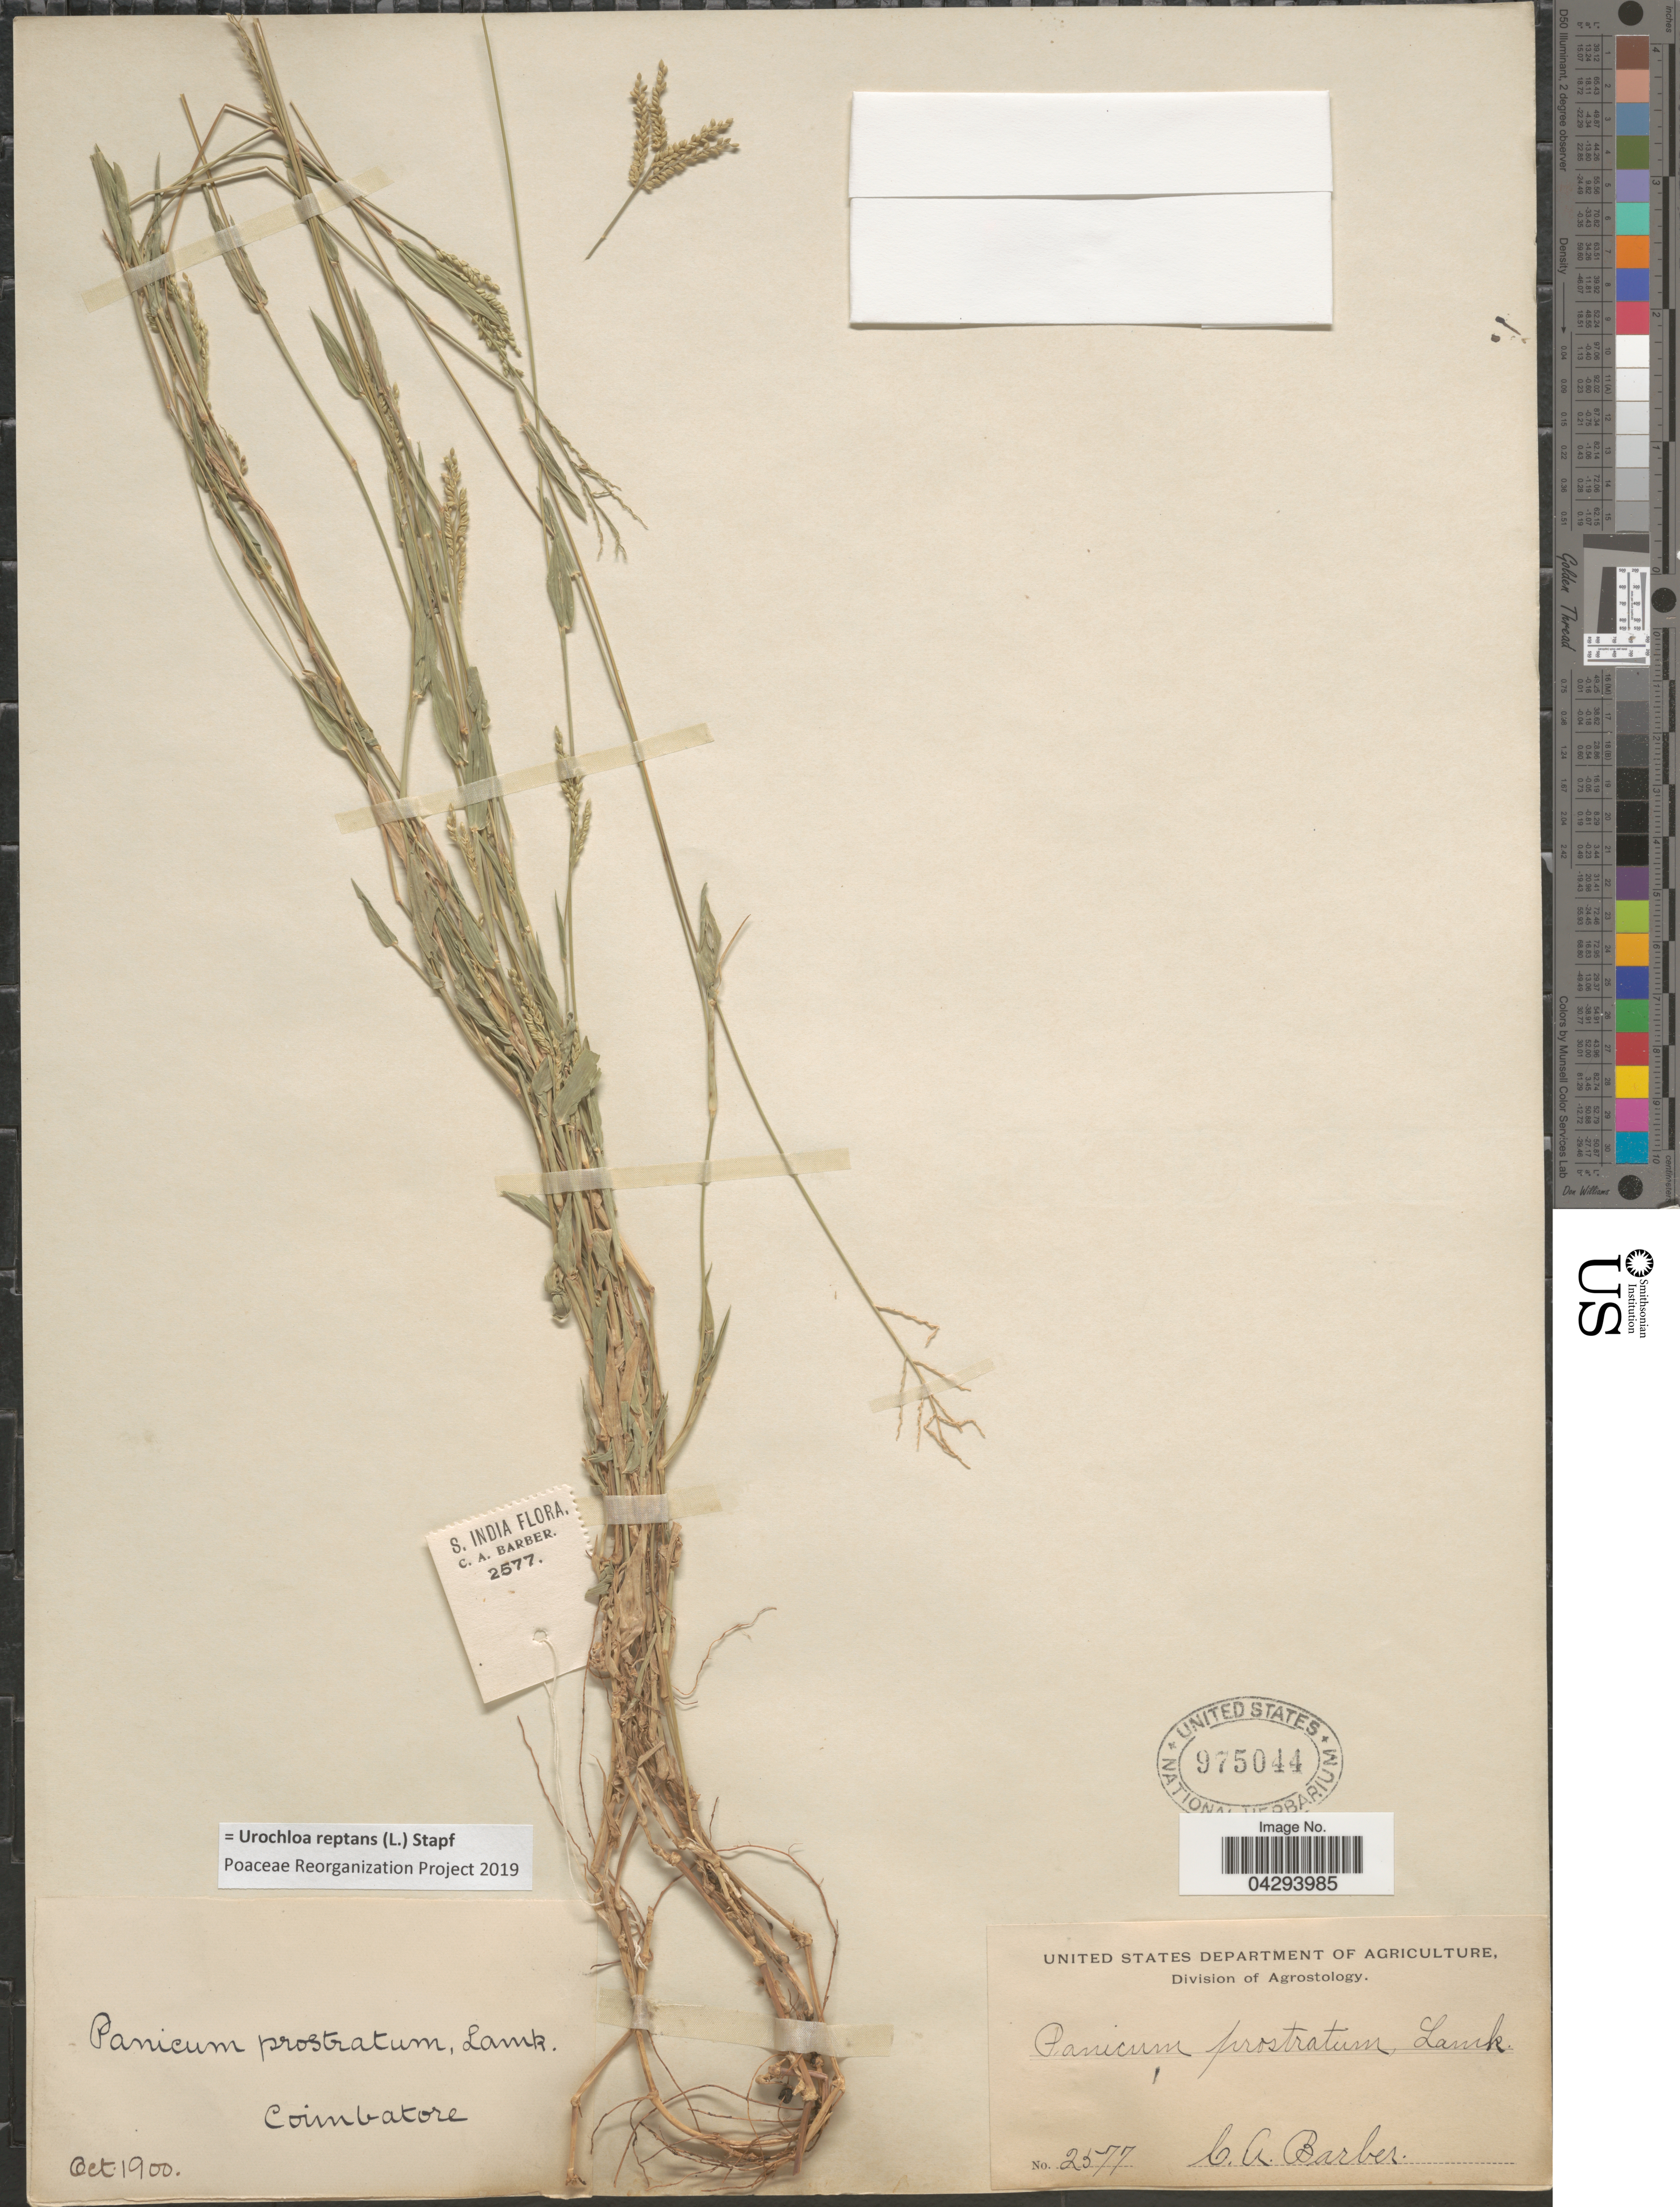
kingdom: Plantae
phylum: Tracheophyta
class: Liliopsida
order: Poales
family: Poaceae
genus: Urochloa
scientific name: Urochloa reptans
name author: (L.) Stapf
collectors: C. Barber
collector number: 2577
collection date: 1900-10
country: India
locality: Coimbatore.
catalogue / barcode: US 975044